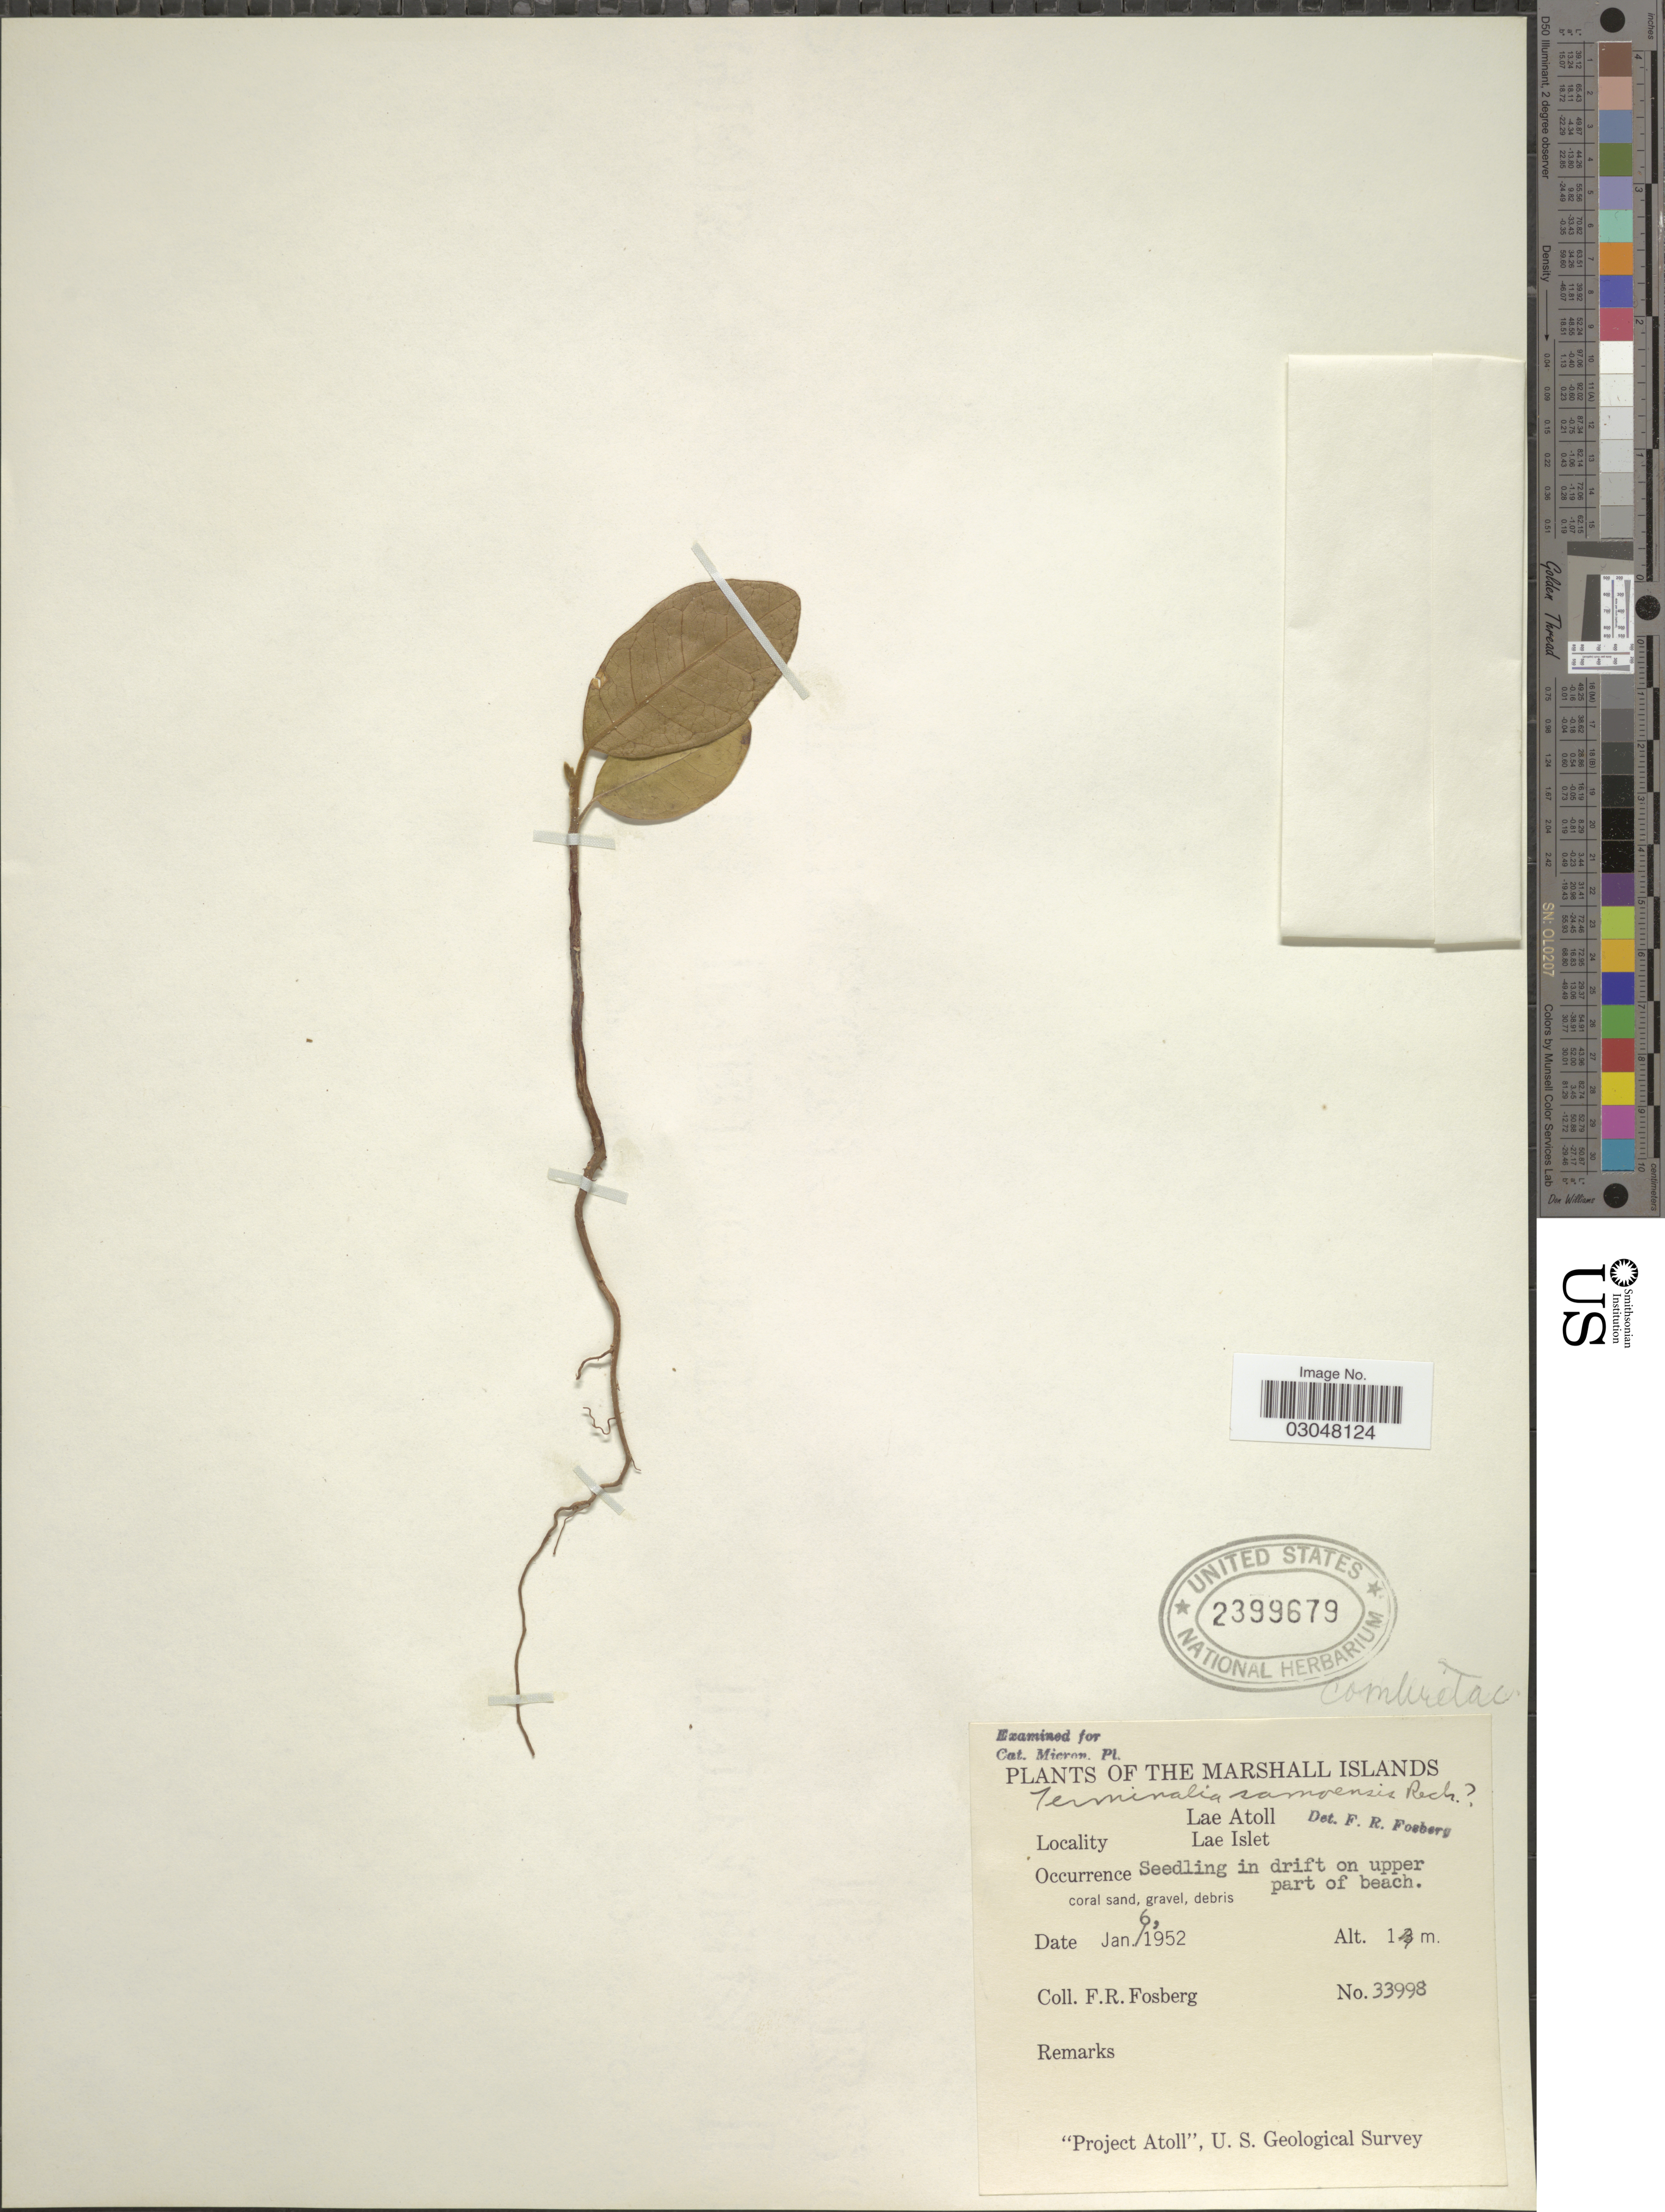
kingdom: Plantae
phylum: Tracheophyta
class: Magnoliopsida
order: Myrtales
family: Combretaceae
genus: Terminalia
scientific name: Terminalia samoensis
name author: Rech.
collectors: F. R. Fosberg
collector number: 33998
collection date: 1952-01-06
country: Marshall Islands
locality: Lae Atoll. Lae Islet. Atoll.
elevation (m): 1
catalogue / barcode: US 2399679